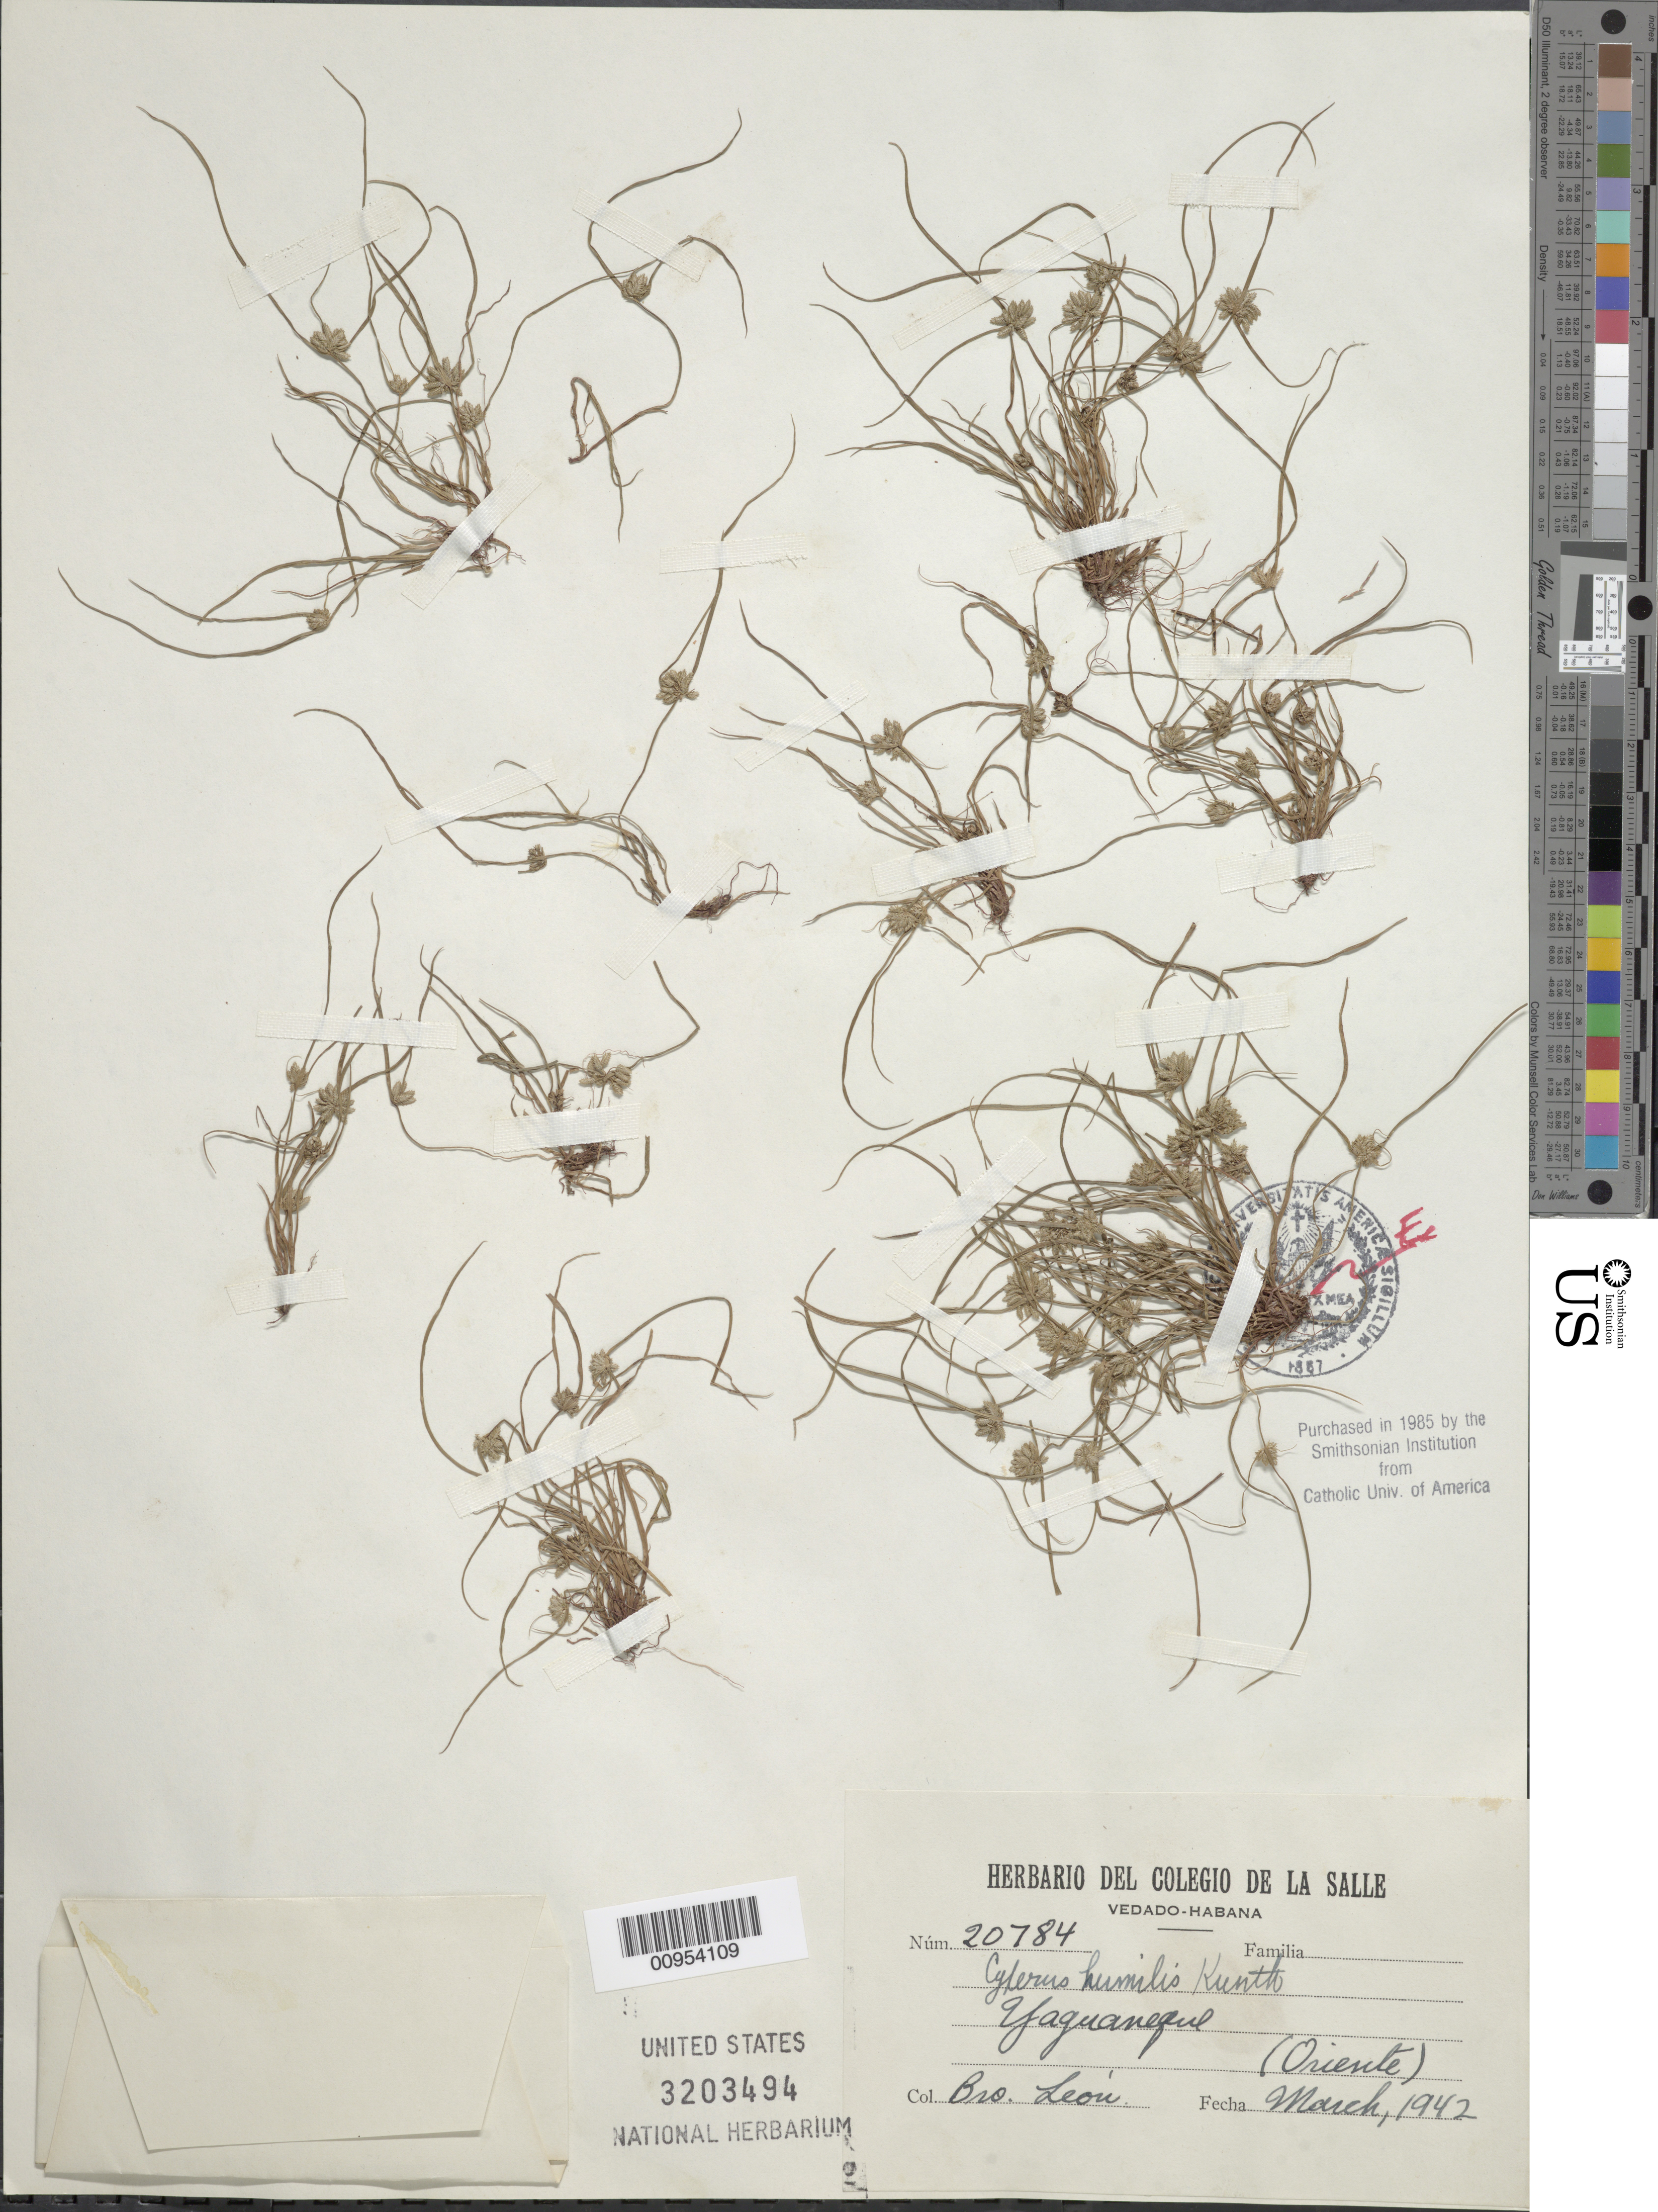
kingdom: Plantae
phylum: Tracheophyta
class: Liliopsida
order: Poales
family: Cyperaceae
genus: Cyperus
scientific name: Cyperus humilis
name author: Kunth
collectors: Bro. León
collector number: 20784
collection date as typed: Mar 1942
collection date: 1942-03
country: Cuba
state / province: Oriente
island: Cuba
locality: Yaguaneque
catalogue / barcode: US 3203494